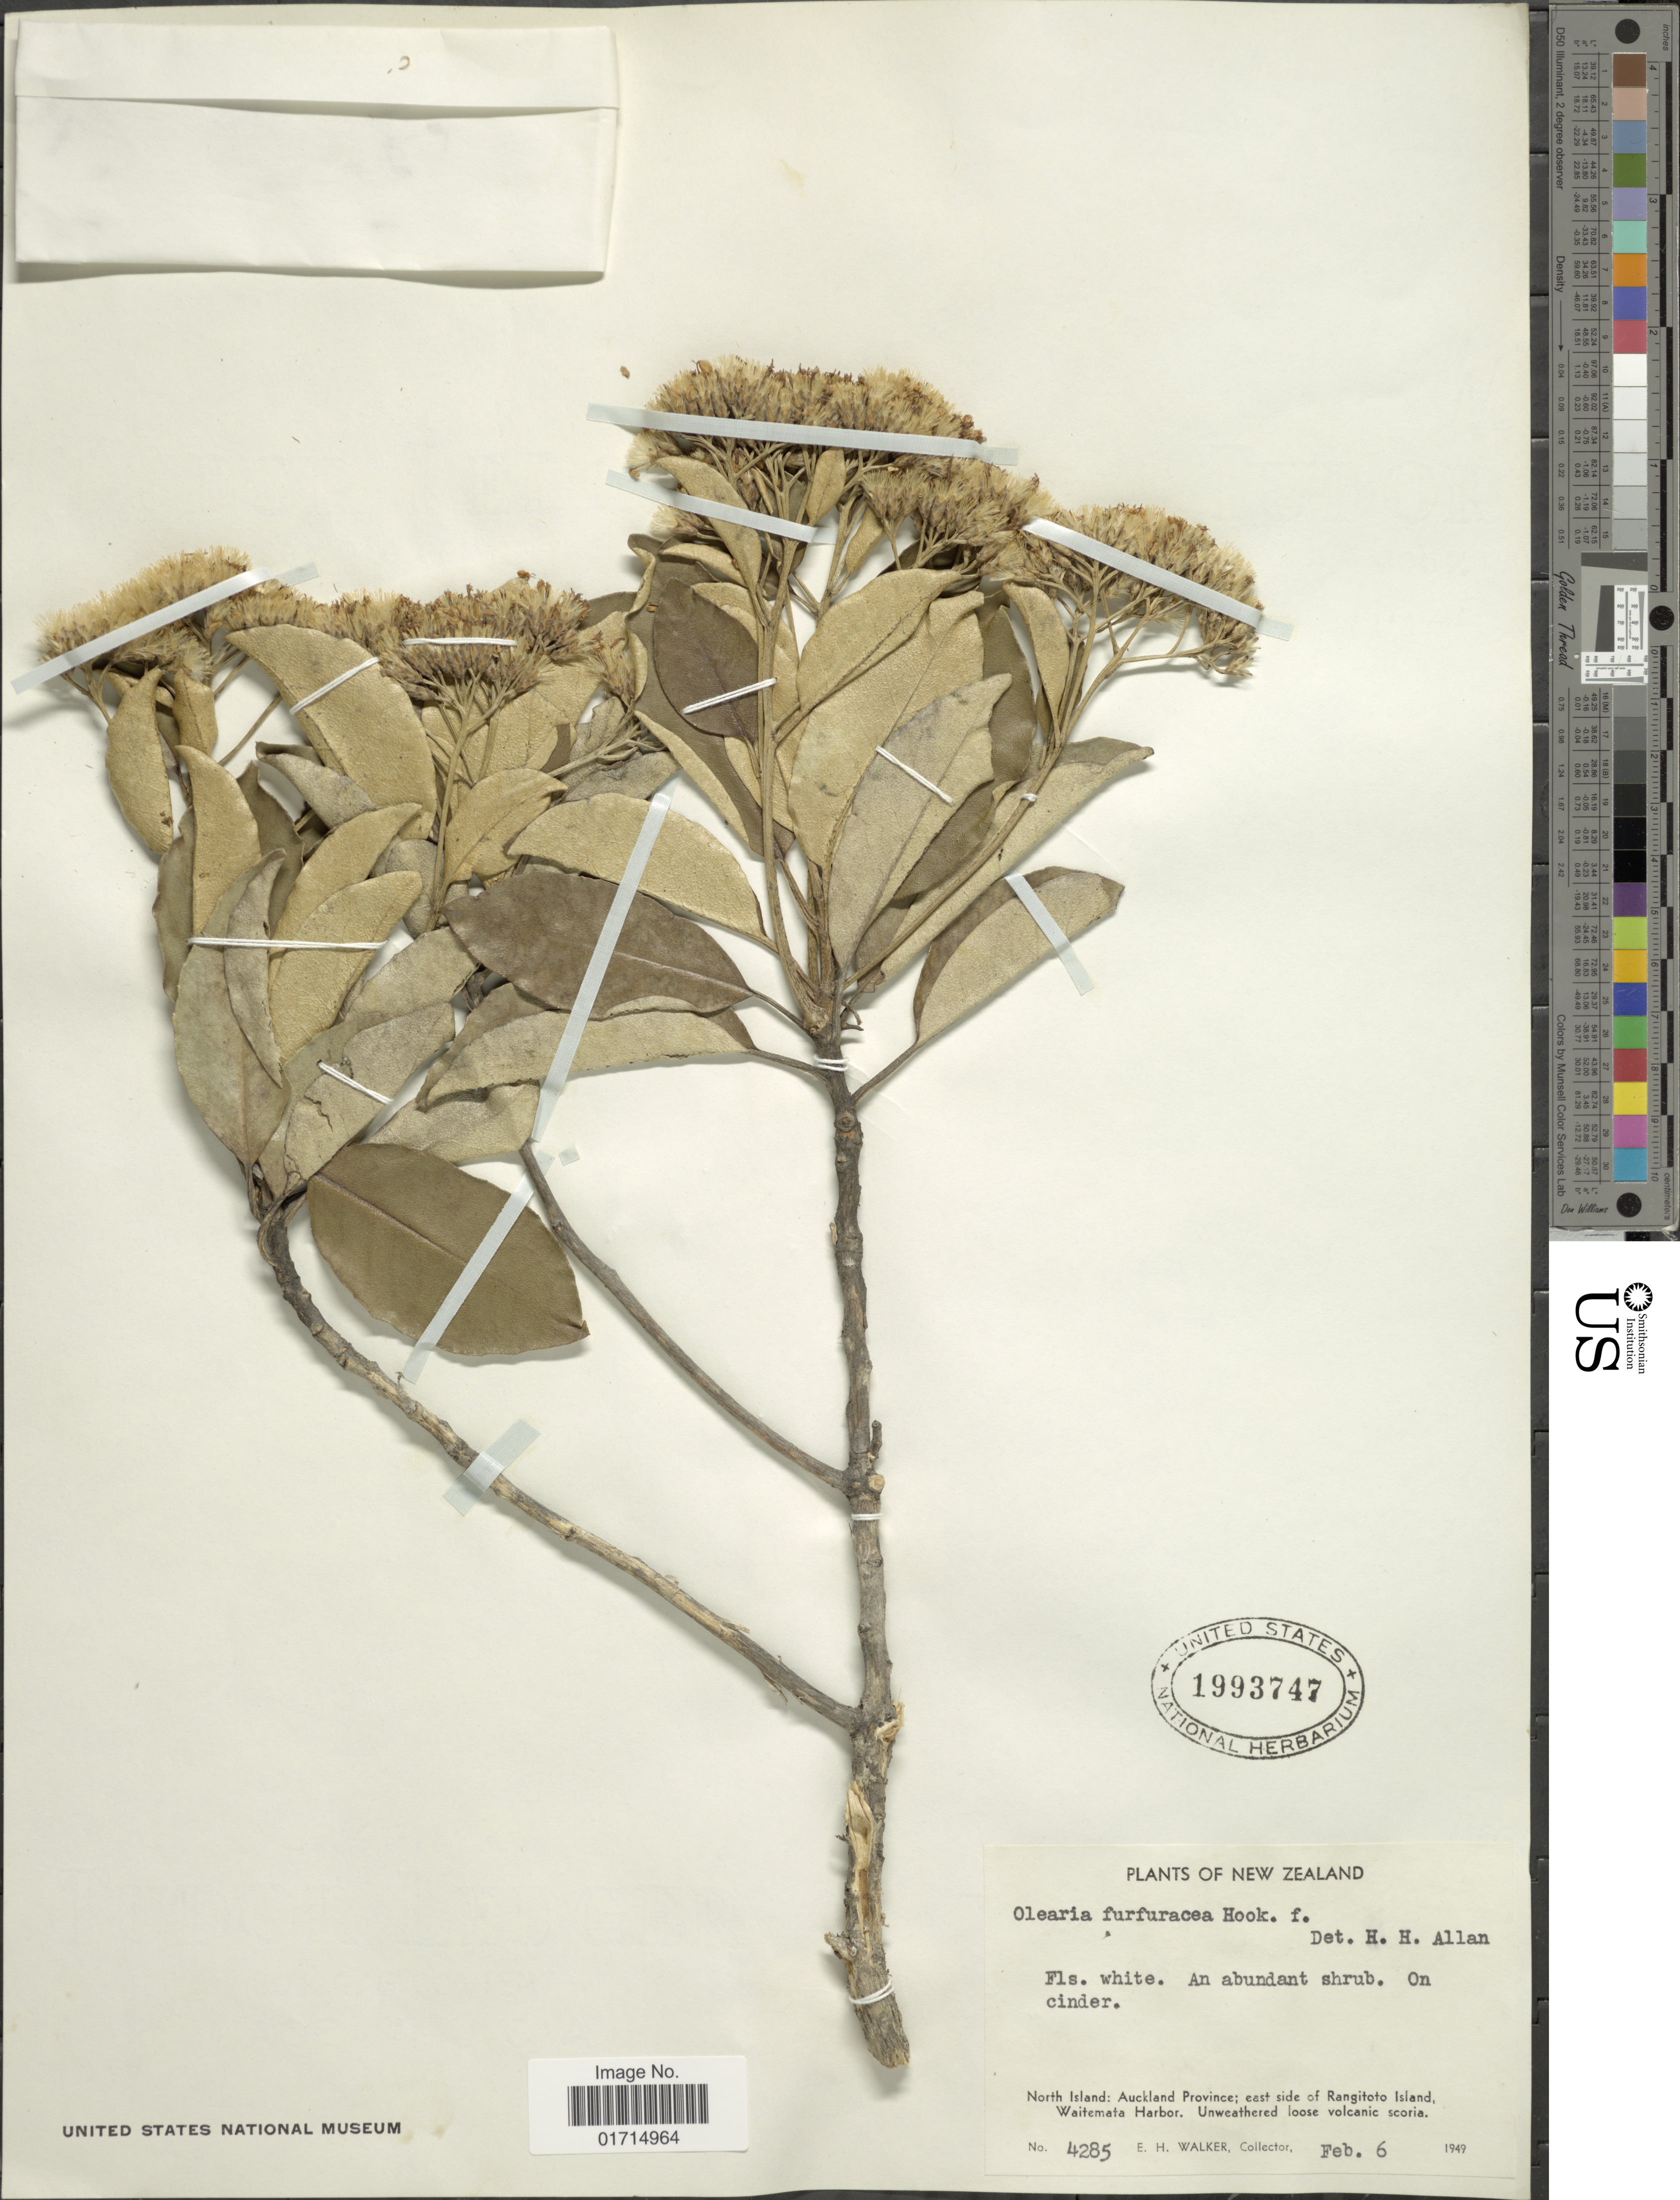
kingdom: Plantae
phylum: Tracheophyta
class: Magnoliopsida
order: Asterales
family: Asteraceae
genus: Olearia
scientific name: Olearia furfuracea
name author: (A. Rich.) Hook. f.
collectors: E. H. Walker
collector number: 4285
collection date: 1949-02-06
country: New Zealand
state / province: Auckland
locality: North Island: Auckland Province; east side of Rangitoto Island, Waitemata Harbor.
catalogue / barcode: US 1993747